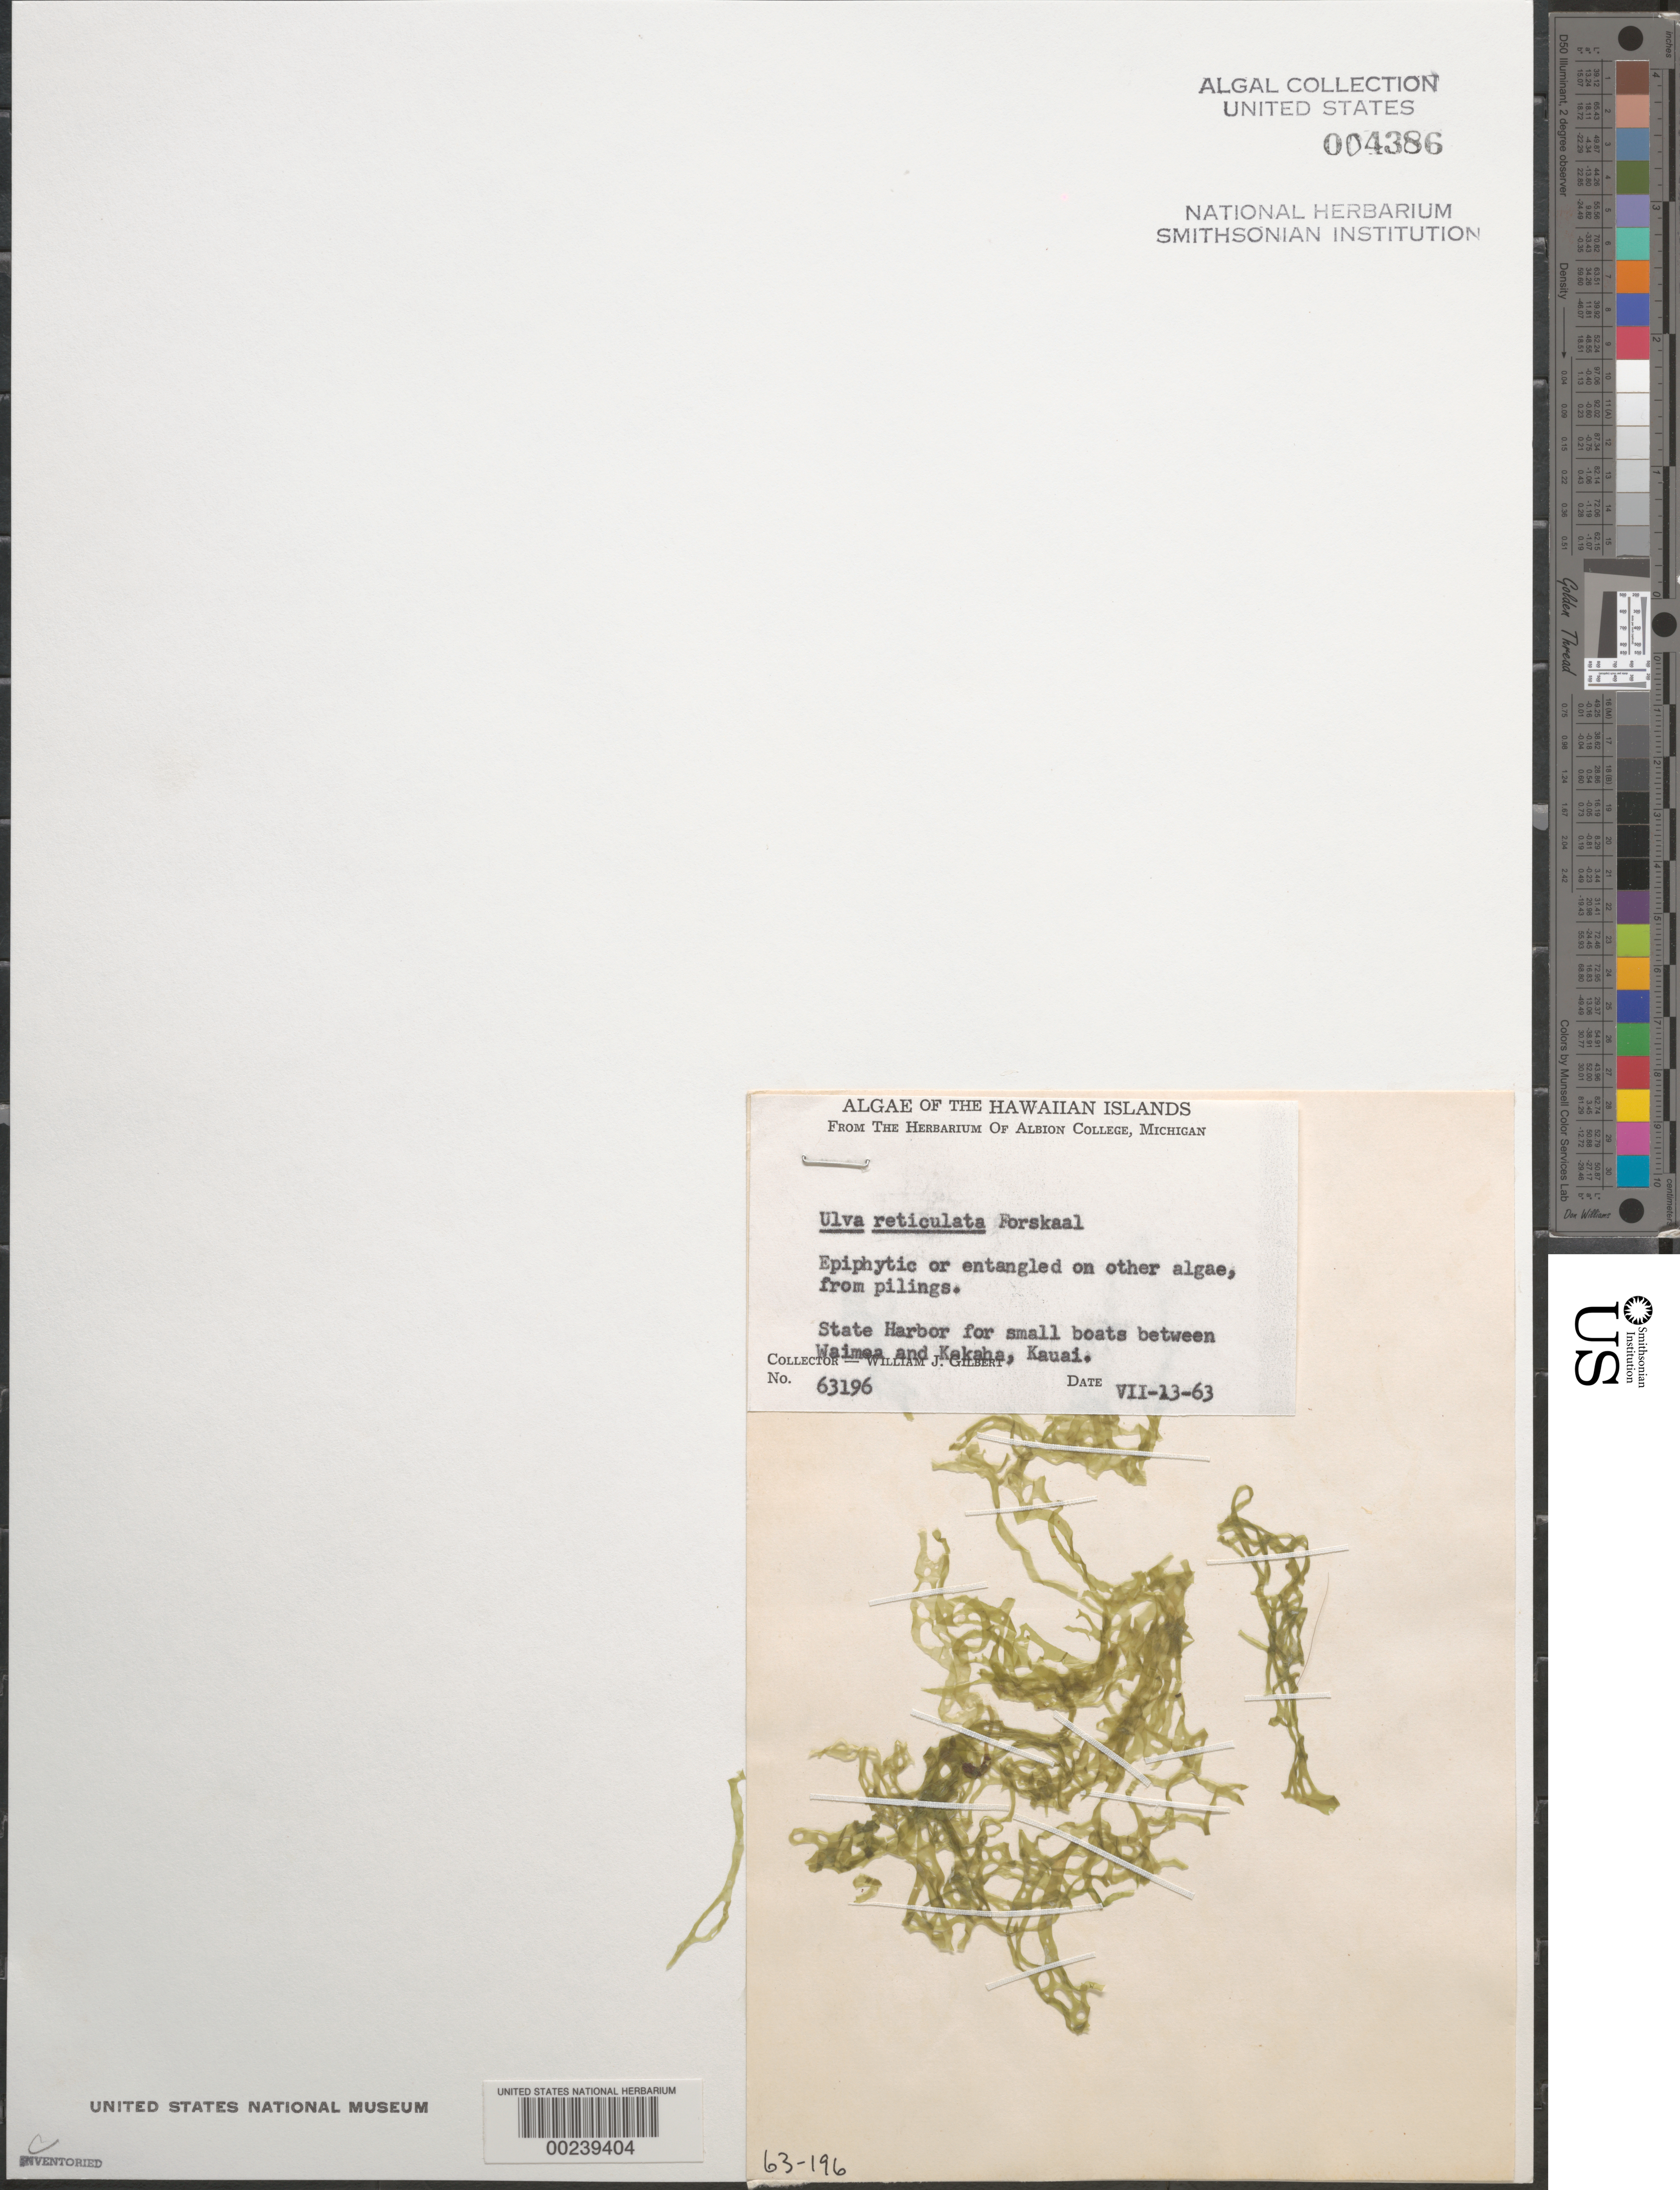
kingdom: Plantae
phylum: Chlorophyta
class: Ulvophyceae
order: Ulvales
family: Ulvaceae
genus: Ulva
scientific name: Ulva reticulata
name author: Forssk.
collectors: W. J. Gilbert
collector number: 63-196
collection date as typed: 13 Jul 1963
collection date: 1963-07-13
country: United States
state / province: Hawaii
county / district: Kauai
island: Kaua'i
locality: Between Waimea and Kekaha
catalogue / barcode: US 4386